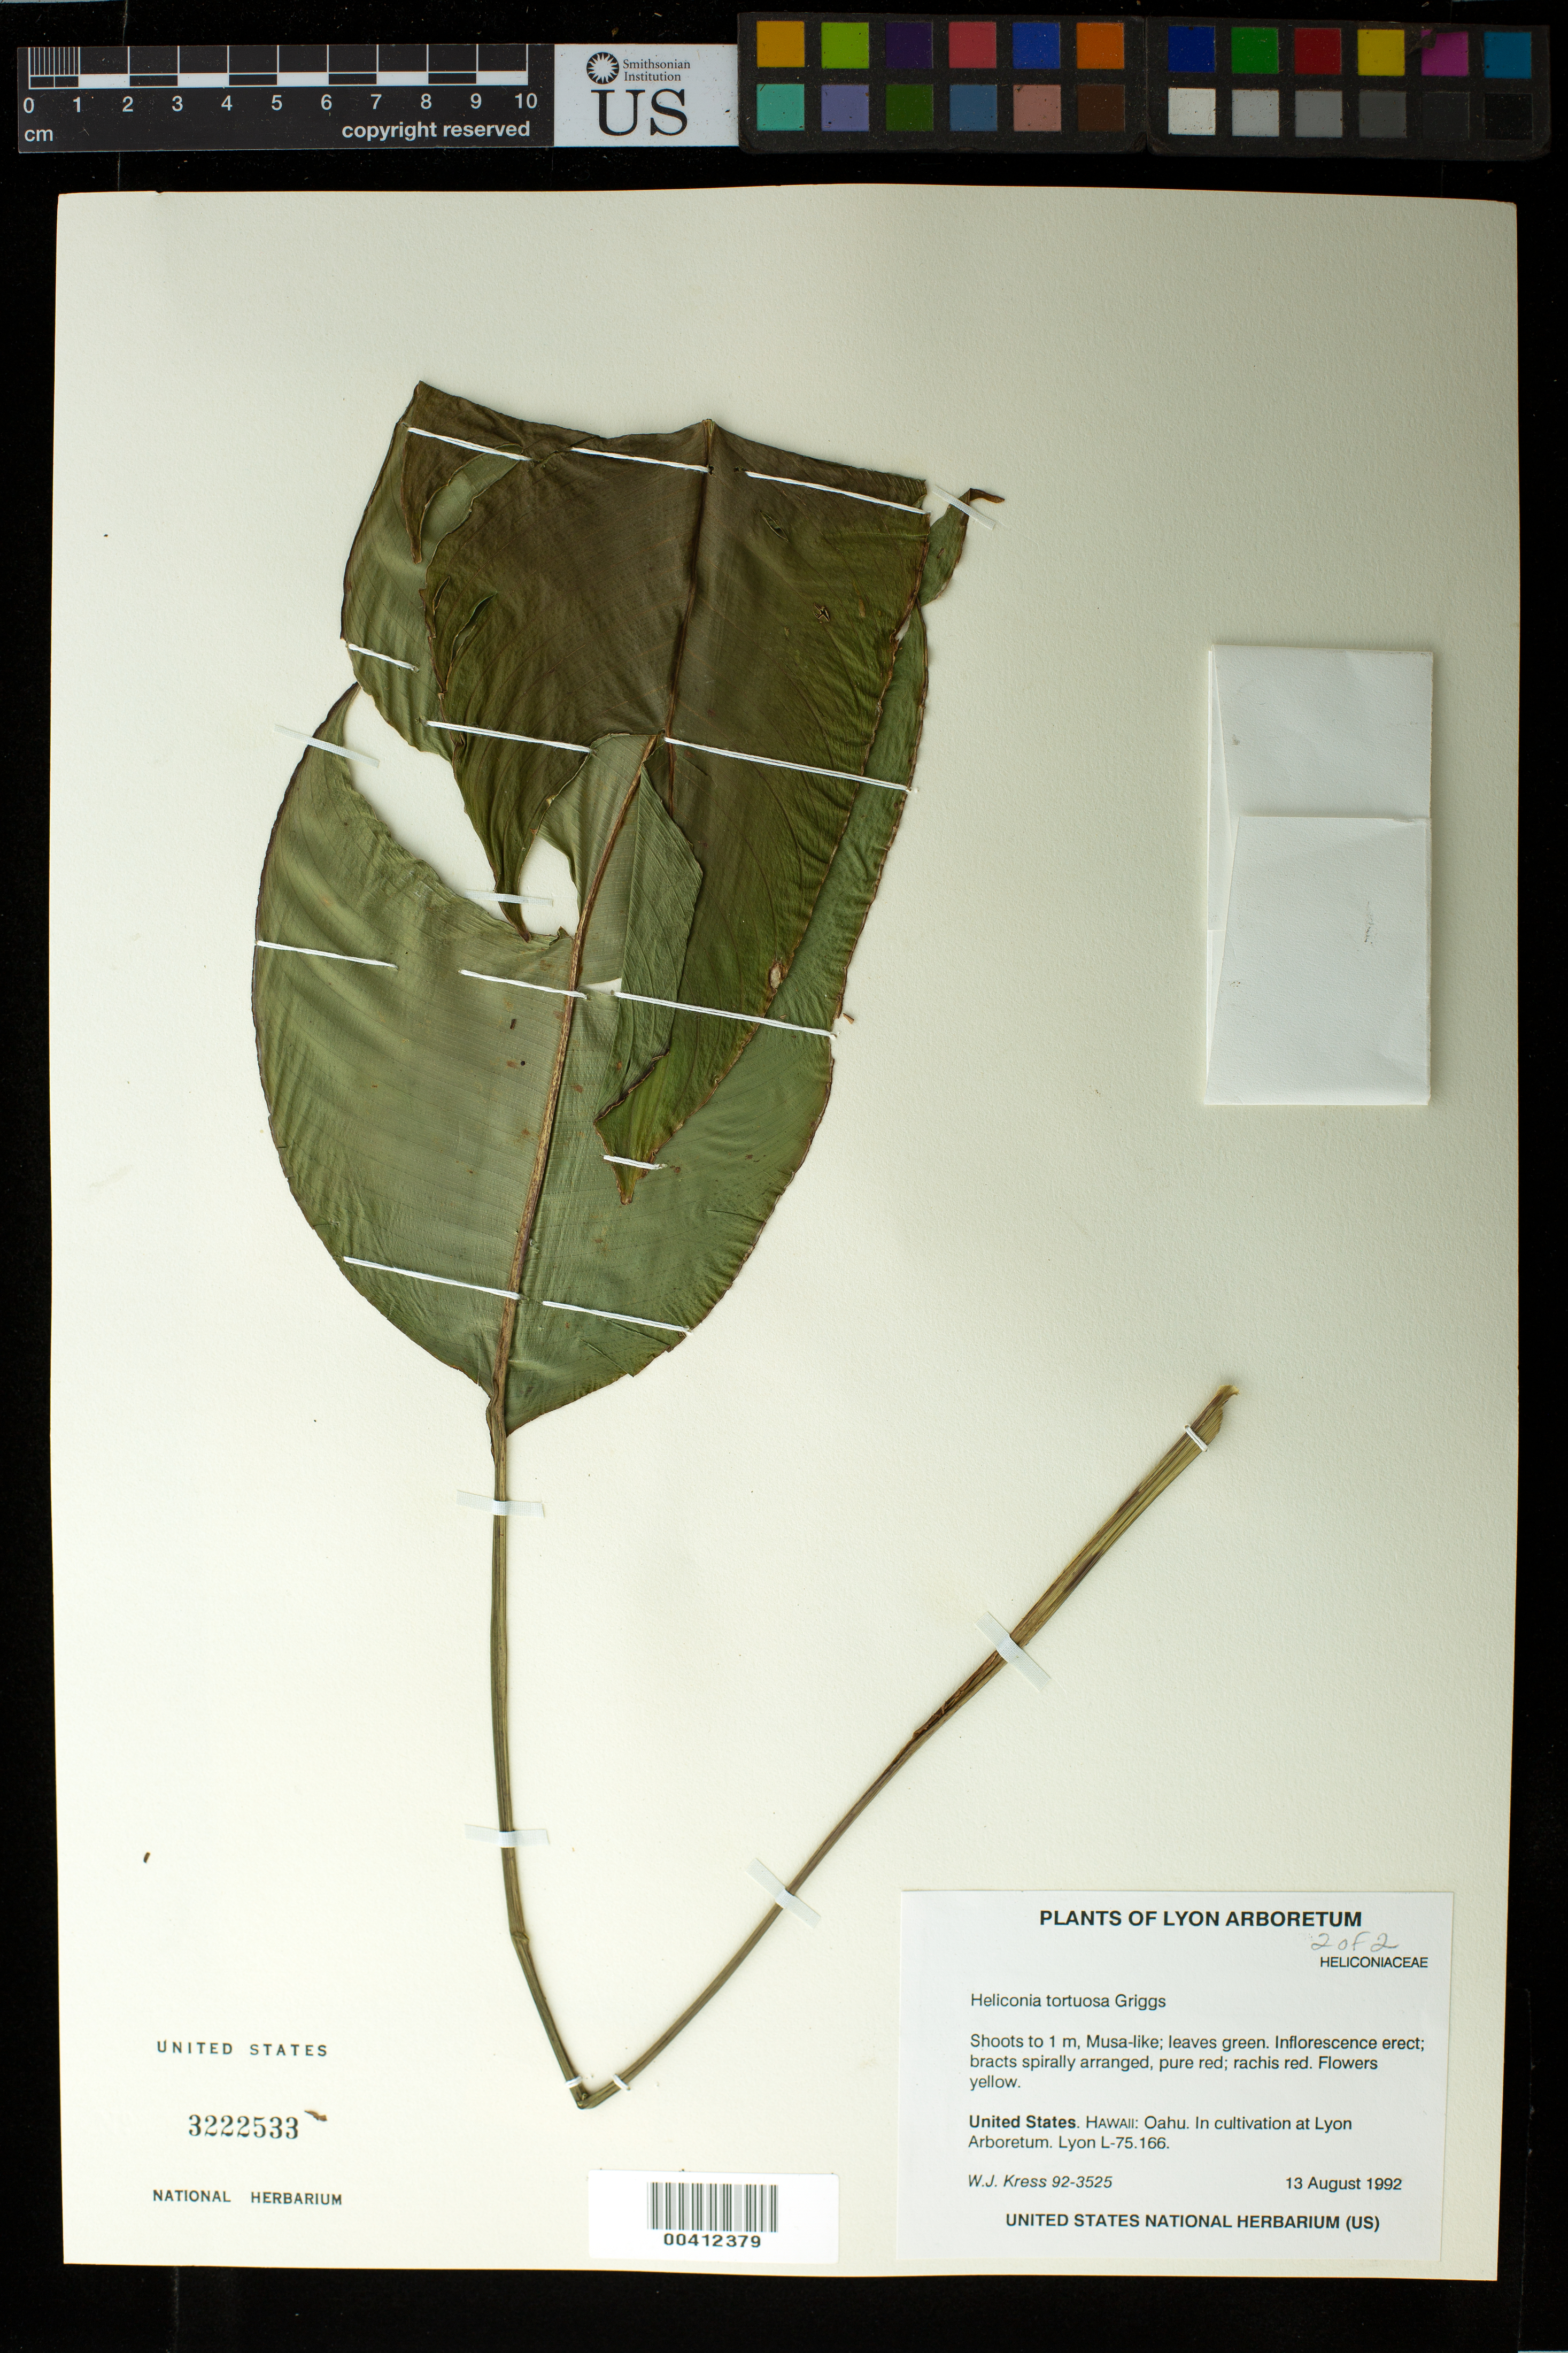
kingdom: Plantae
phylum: Tracheophyta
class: Liliopsida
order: Zingiberales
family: Heliconiaceae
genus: Heliconia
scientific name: Heliconia tortuosa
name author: R.F. Griggs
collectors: W. J. Kress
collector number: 92-3525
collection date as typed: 13 Aug 1992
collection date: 1992-08-13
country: United States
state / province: Hawaii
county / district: Honolulu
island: Oahu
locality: Lyon arboretum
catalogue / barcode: US 3222533